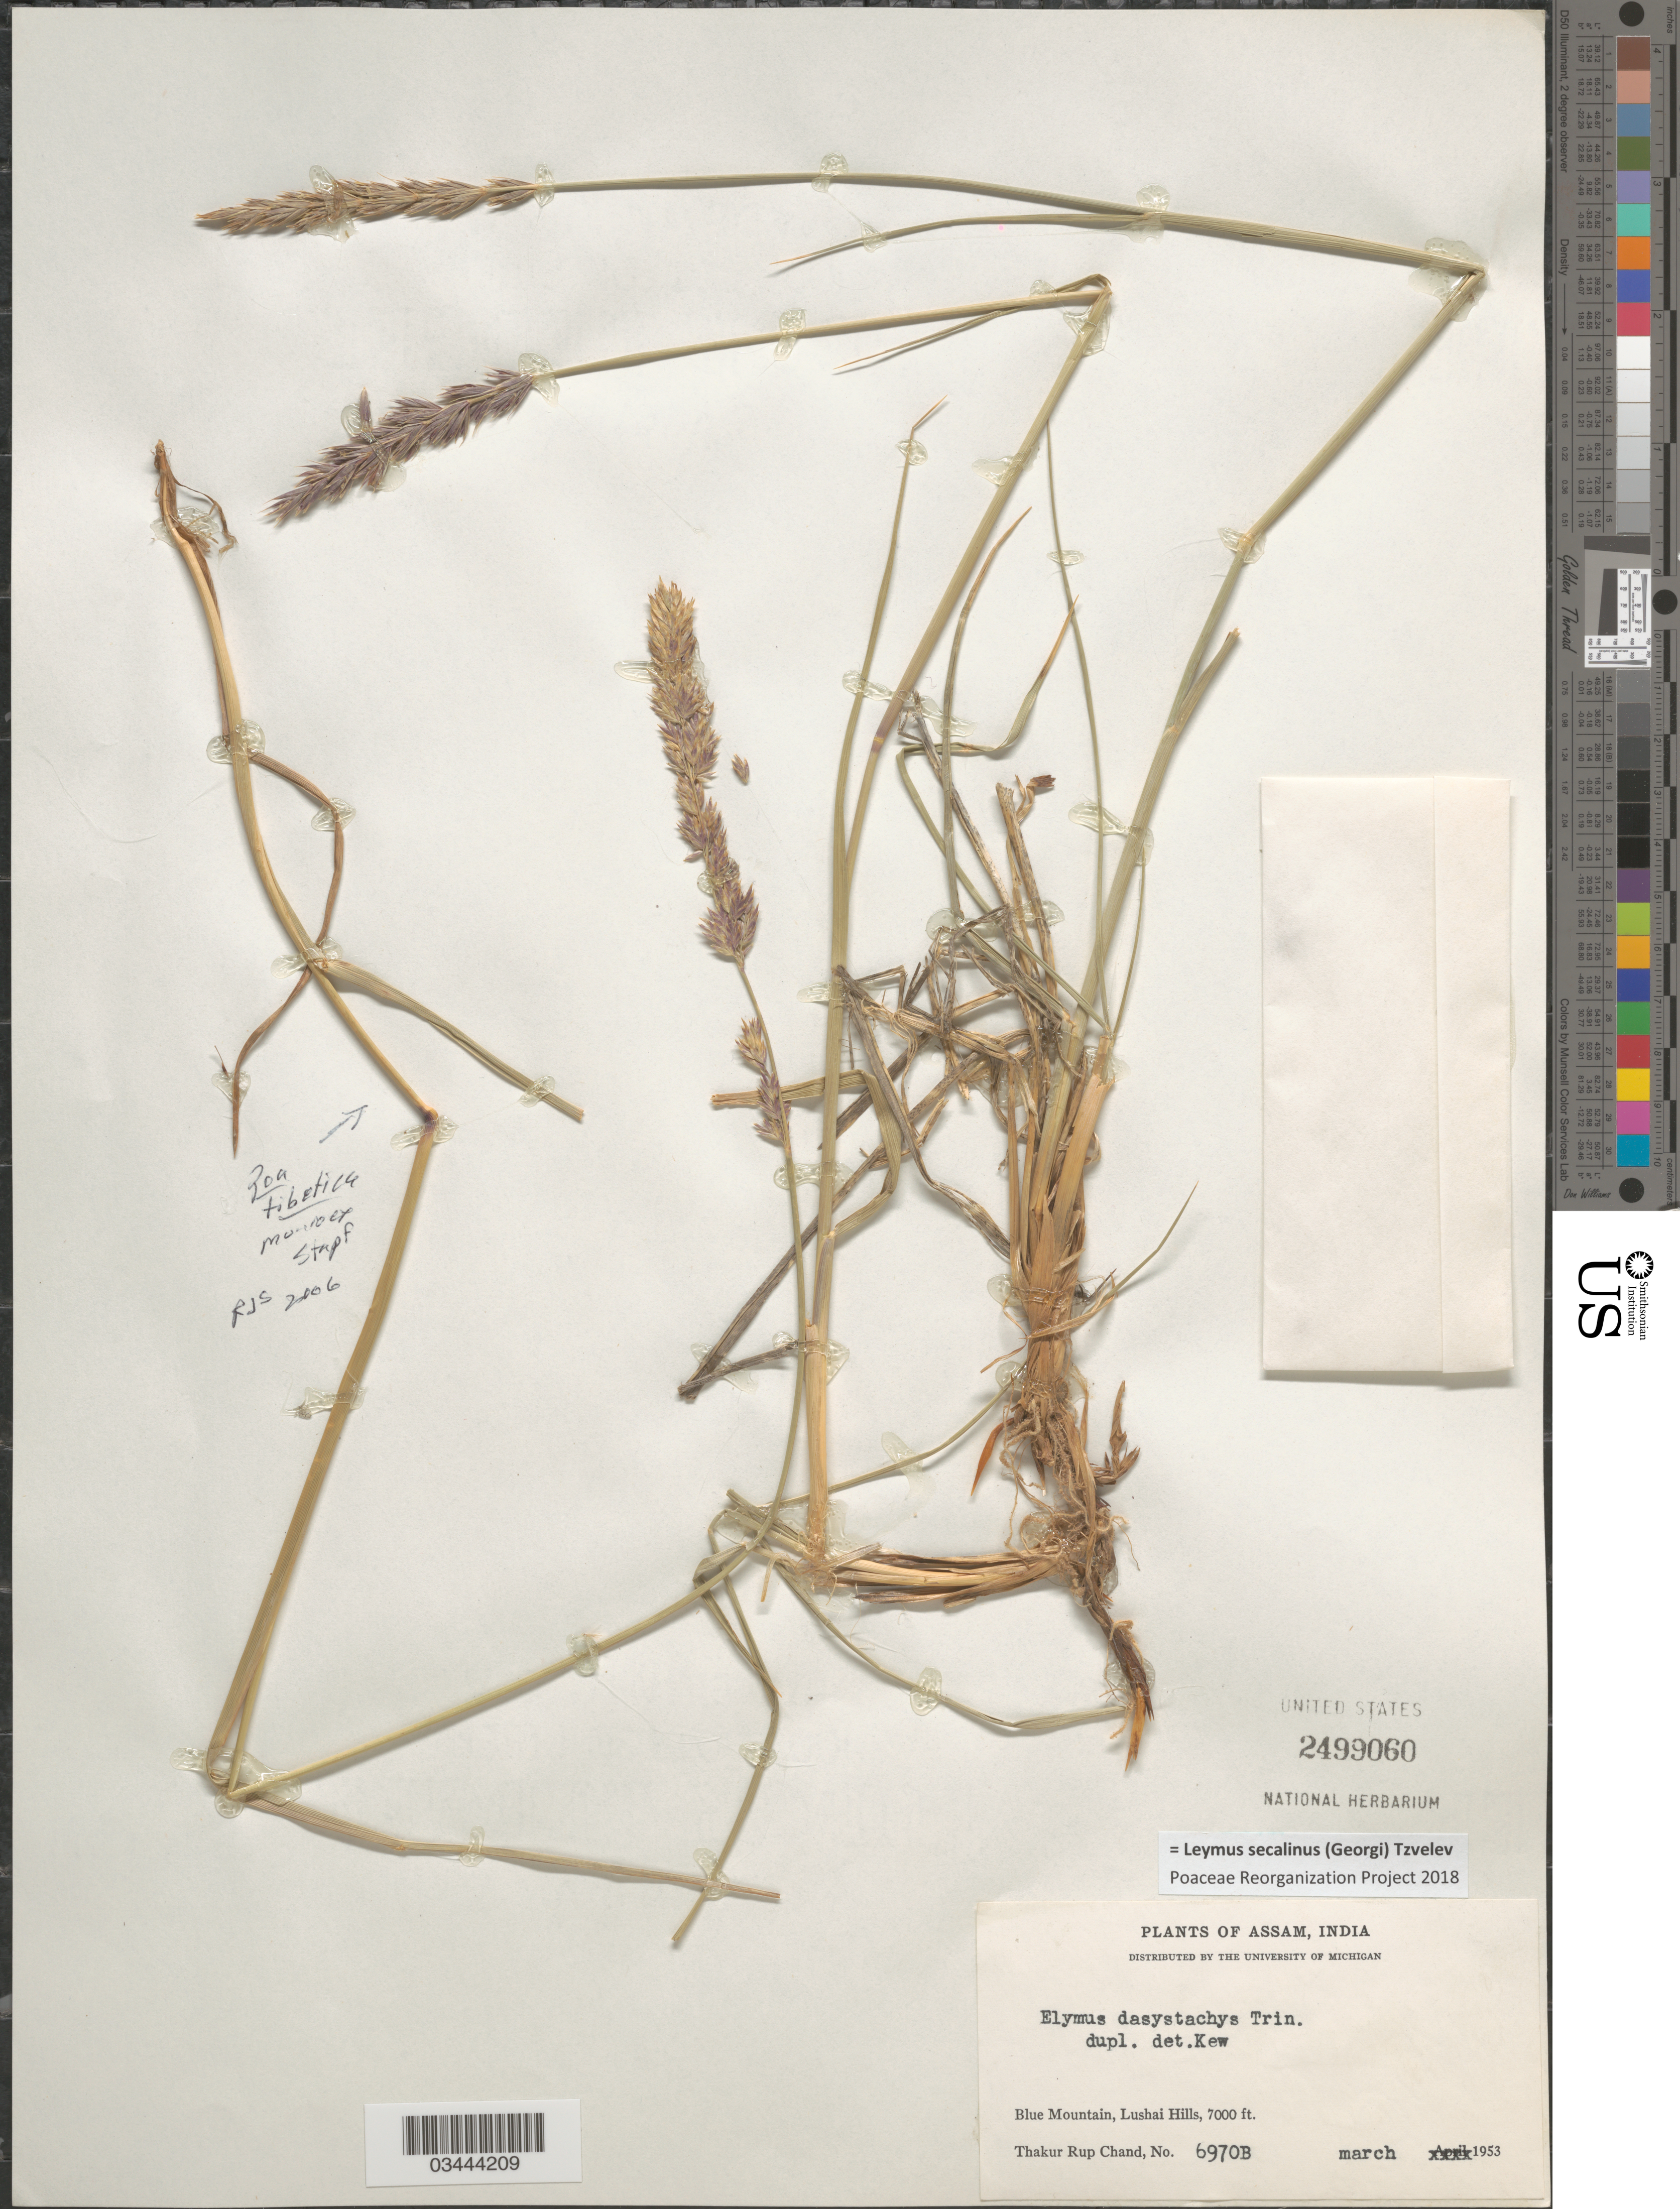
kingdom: Plantae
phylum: Tracheophyta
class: Liliopsida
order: Poales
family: Poaceae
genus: Leymus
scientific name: Leymus secalinus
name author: (Georgi) Tzvelev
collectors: T. R. Chand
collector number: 6970B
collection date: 1953-03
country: India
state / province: Assam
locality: Blue Mountain, Lushai Hills.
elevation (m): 2134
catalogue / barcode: US 2499060